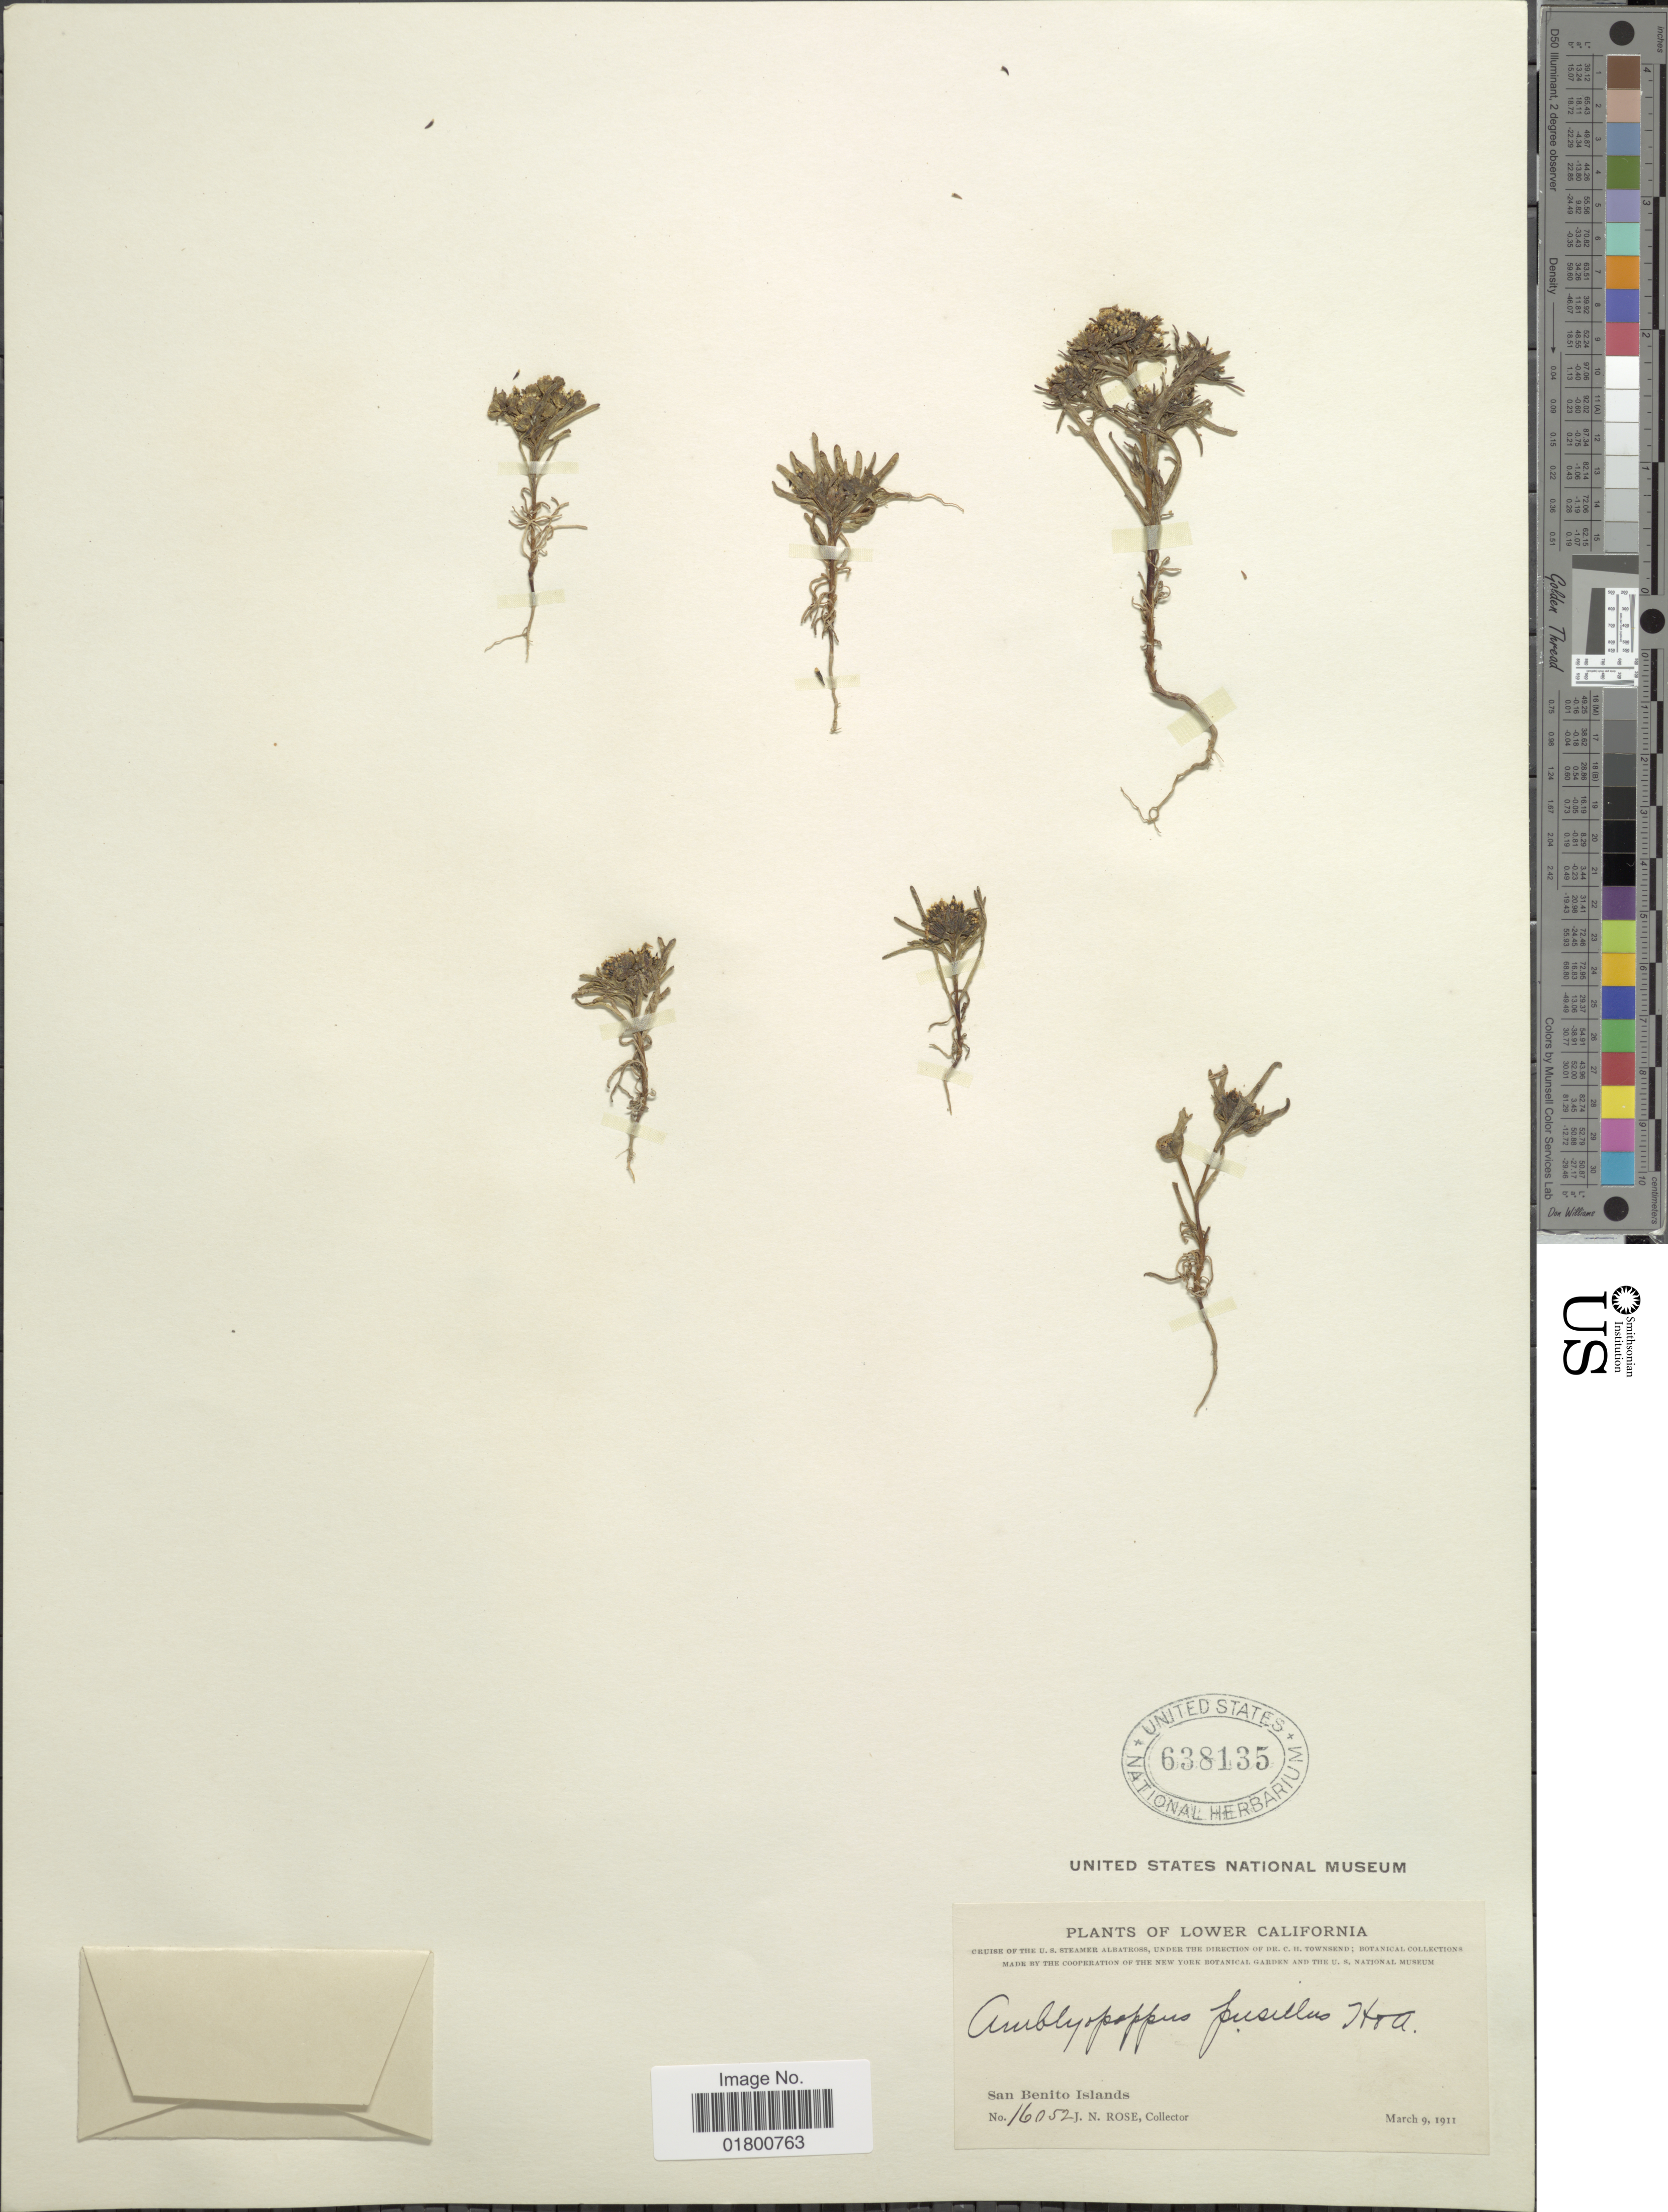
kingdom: Plantae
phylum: Tracheophyta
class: Magnoliopsida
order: Asterales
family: Asteraceae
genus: Amblyopappus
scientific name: Amblyopappus pusillus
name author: Hook. & Arn.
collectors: J. N. Rose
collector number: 16052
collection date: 1911-03-09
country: Mexico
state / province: Baja California Sur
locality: Lower California, San Benito Islands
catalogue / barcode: US 638135